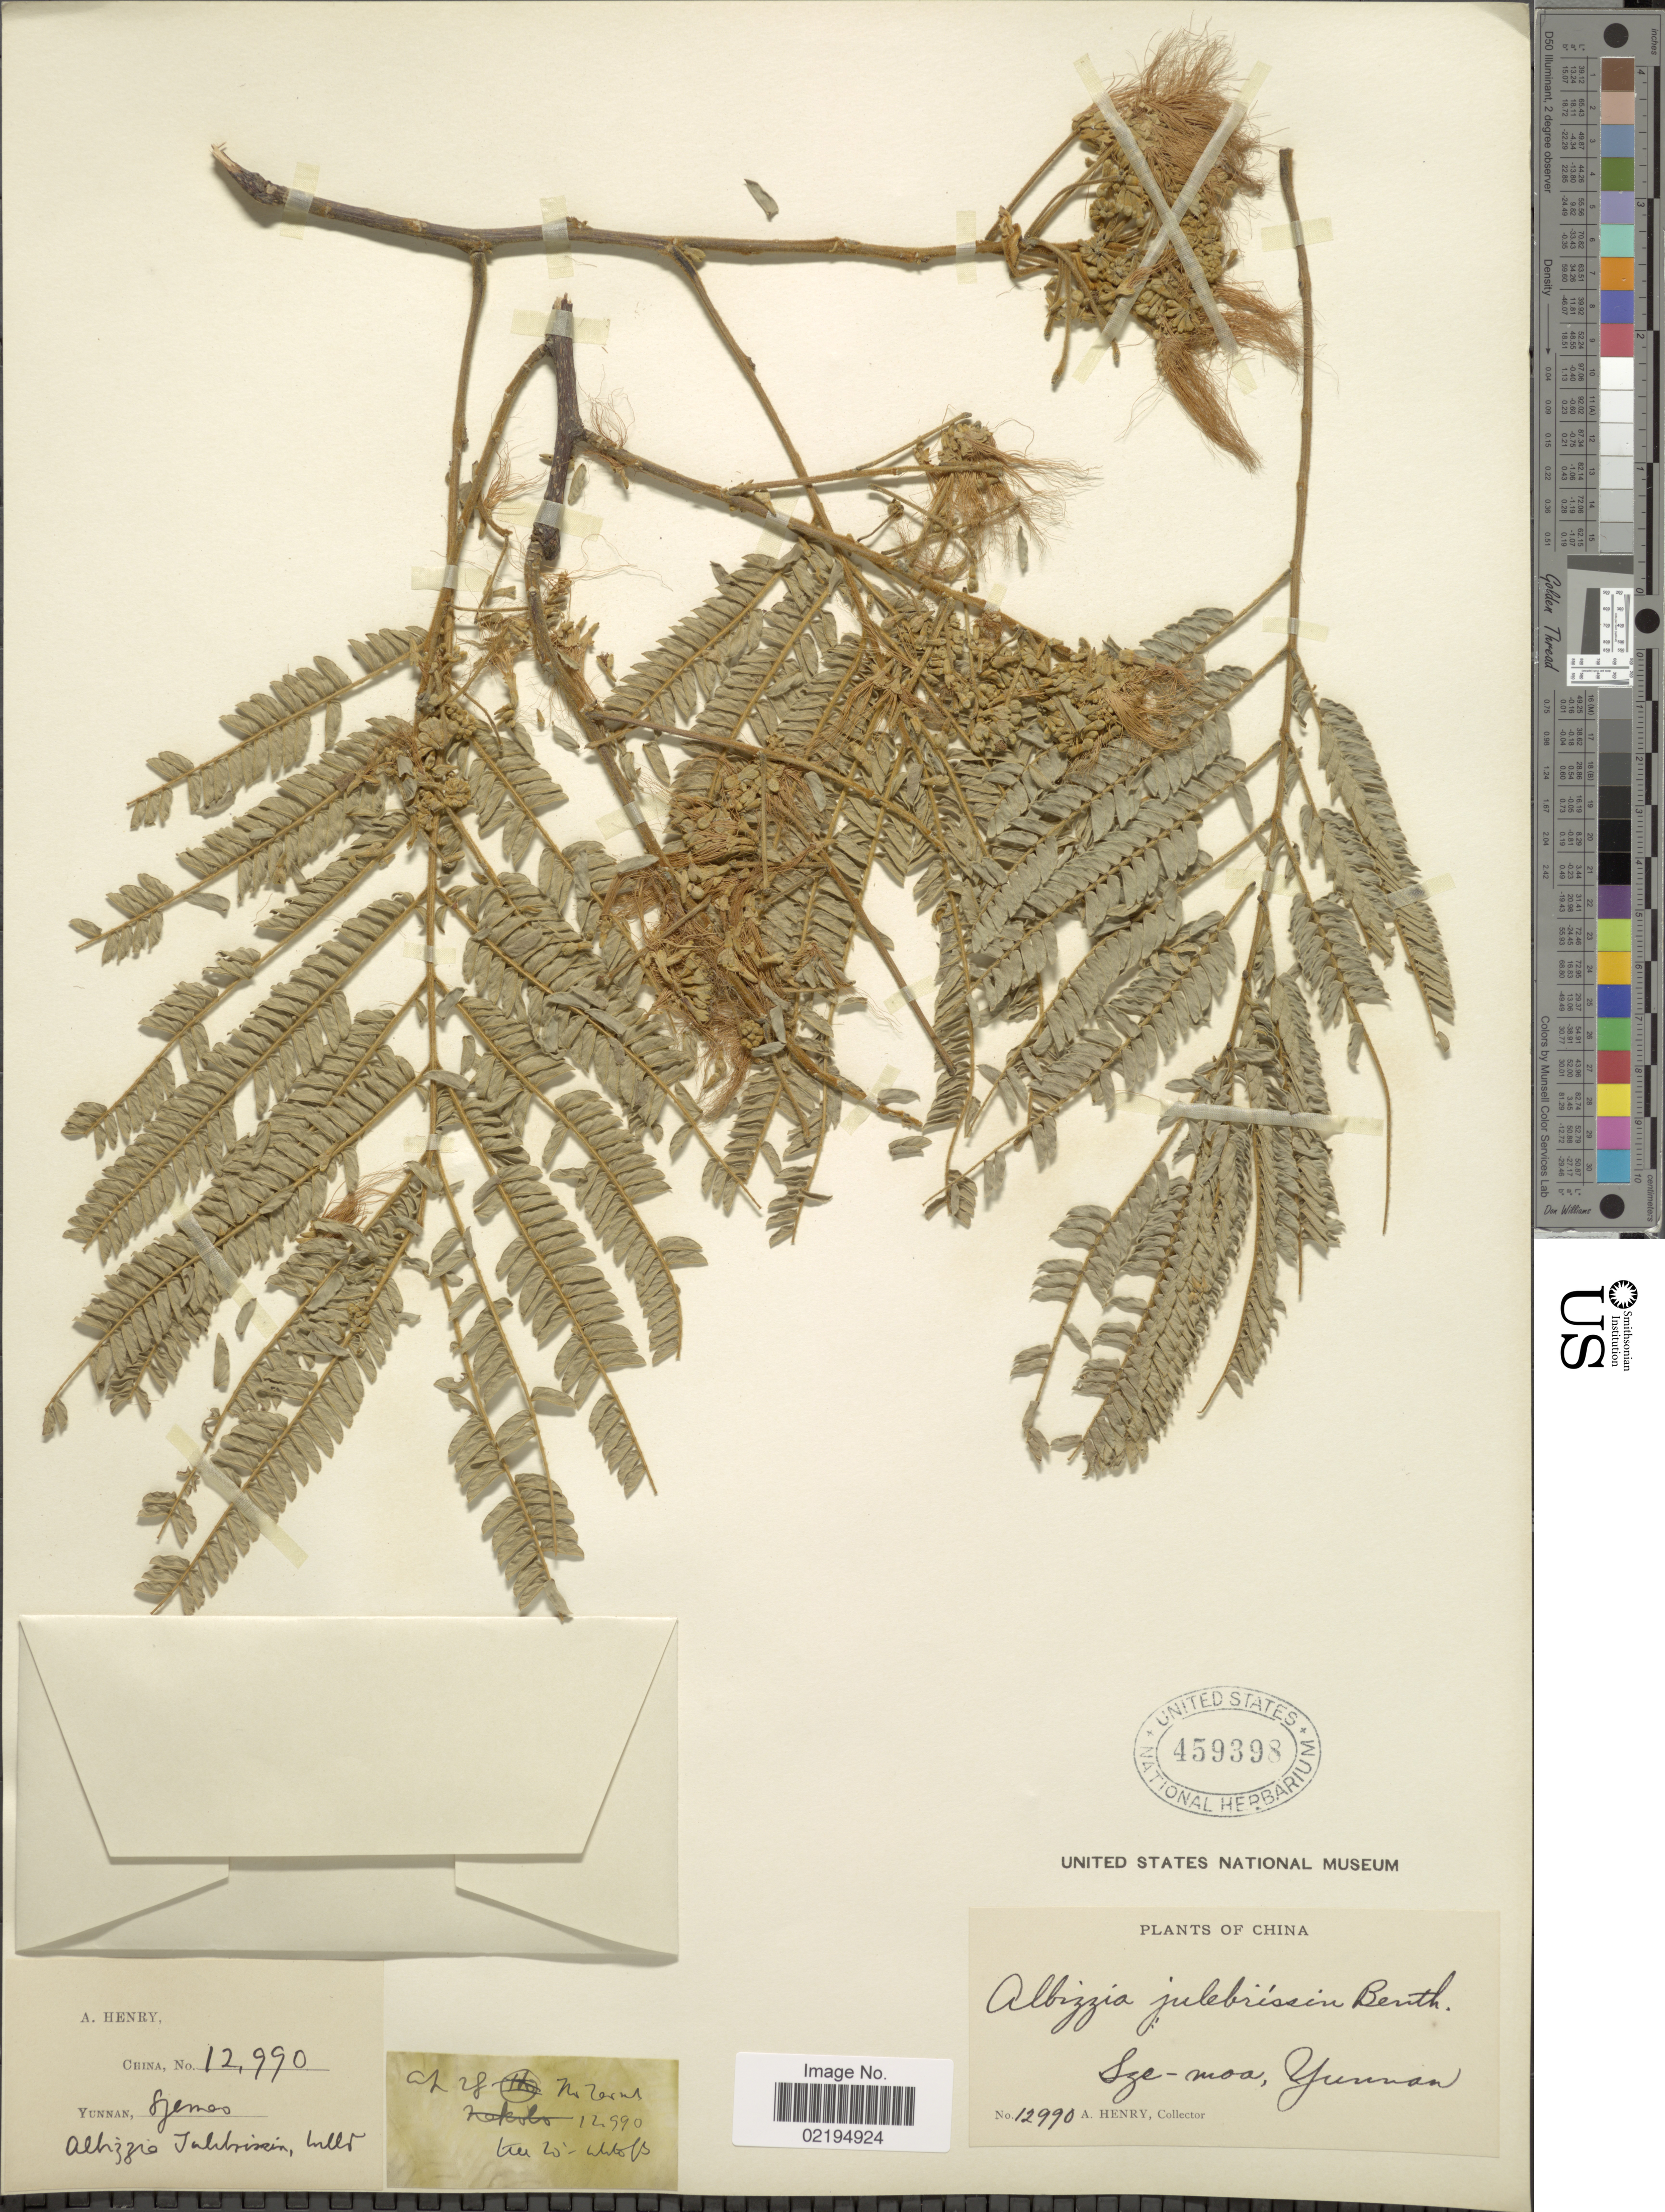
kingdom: Plantae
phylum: Tracheophyta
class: Magnoliopsida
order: Fabales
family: Fabaceae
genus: Albizia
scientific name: Albizia julibrissin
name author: Durazz.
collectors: A. Henry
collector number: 12990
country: China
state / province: Yunnan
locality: Sze-moa.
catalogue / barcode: US 459398